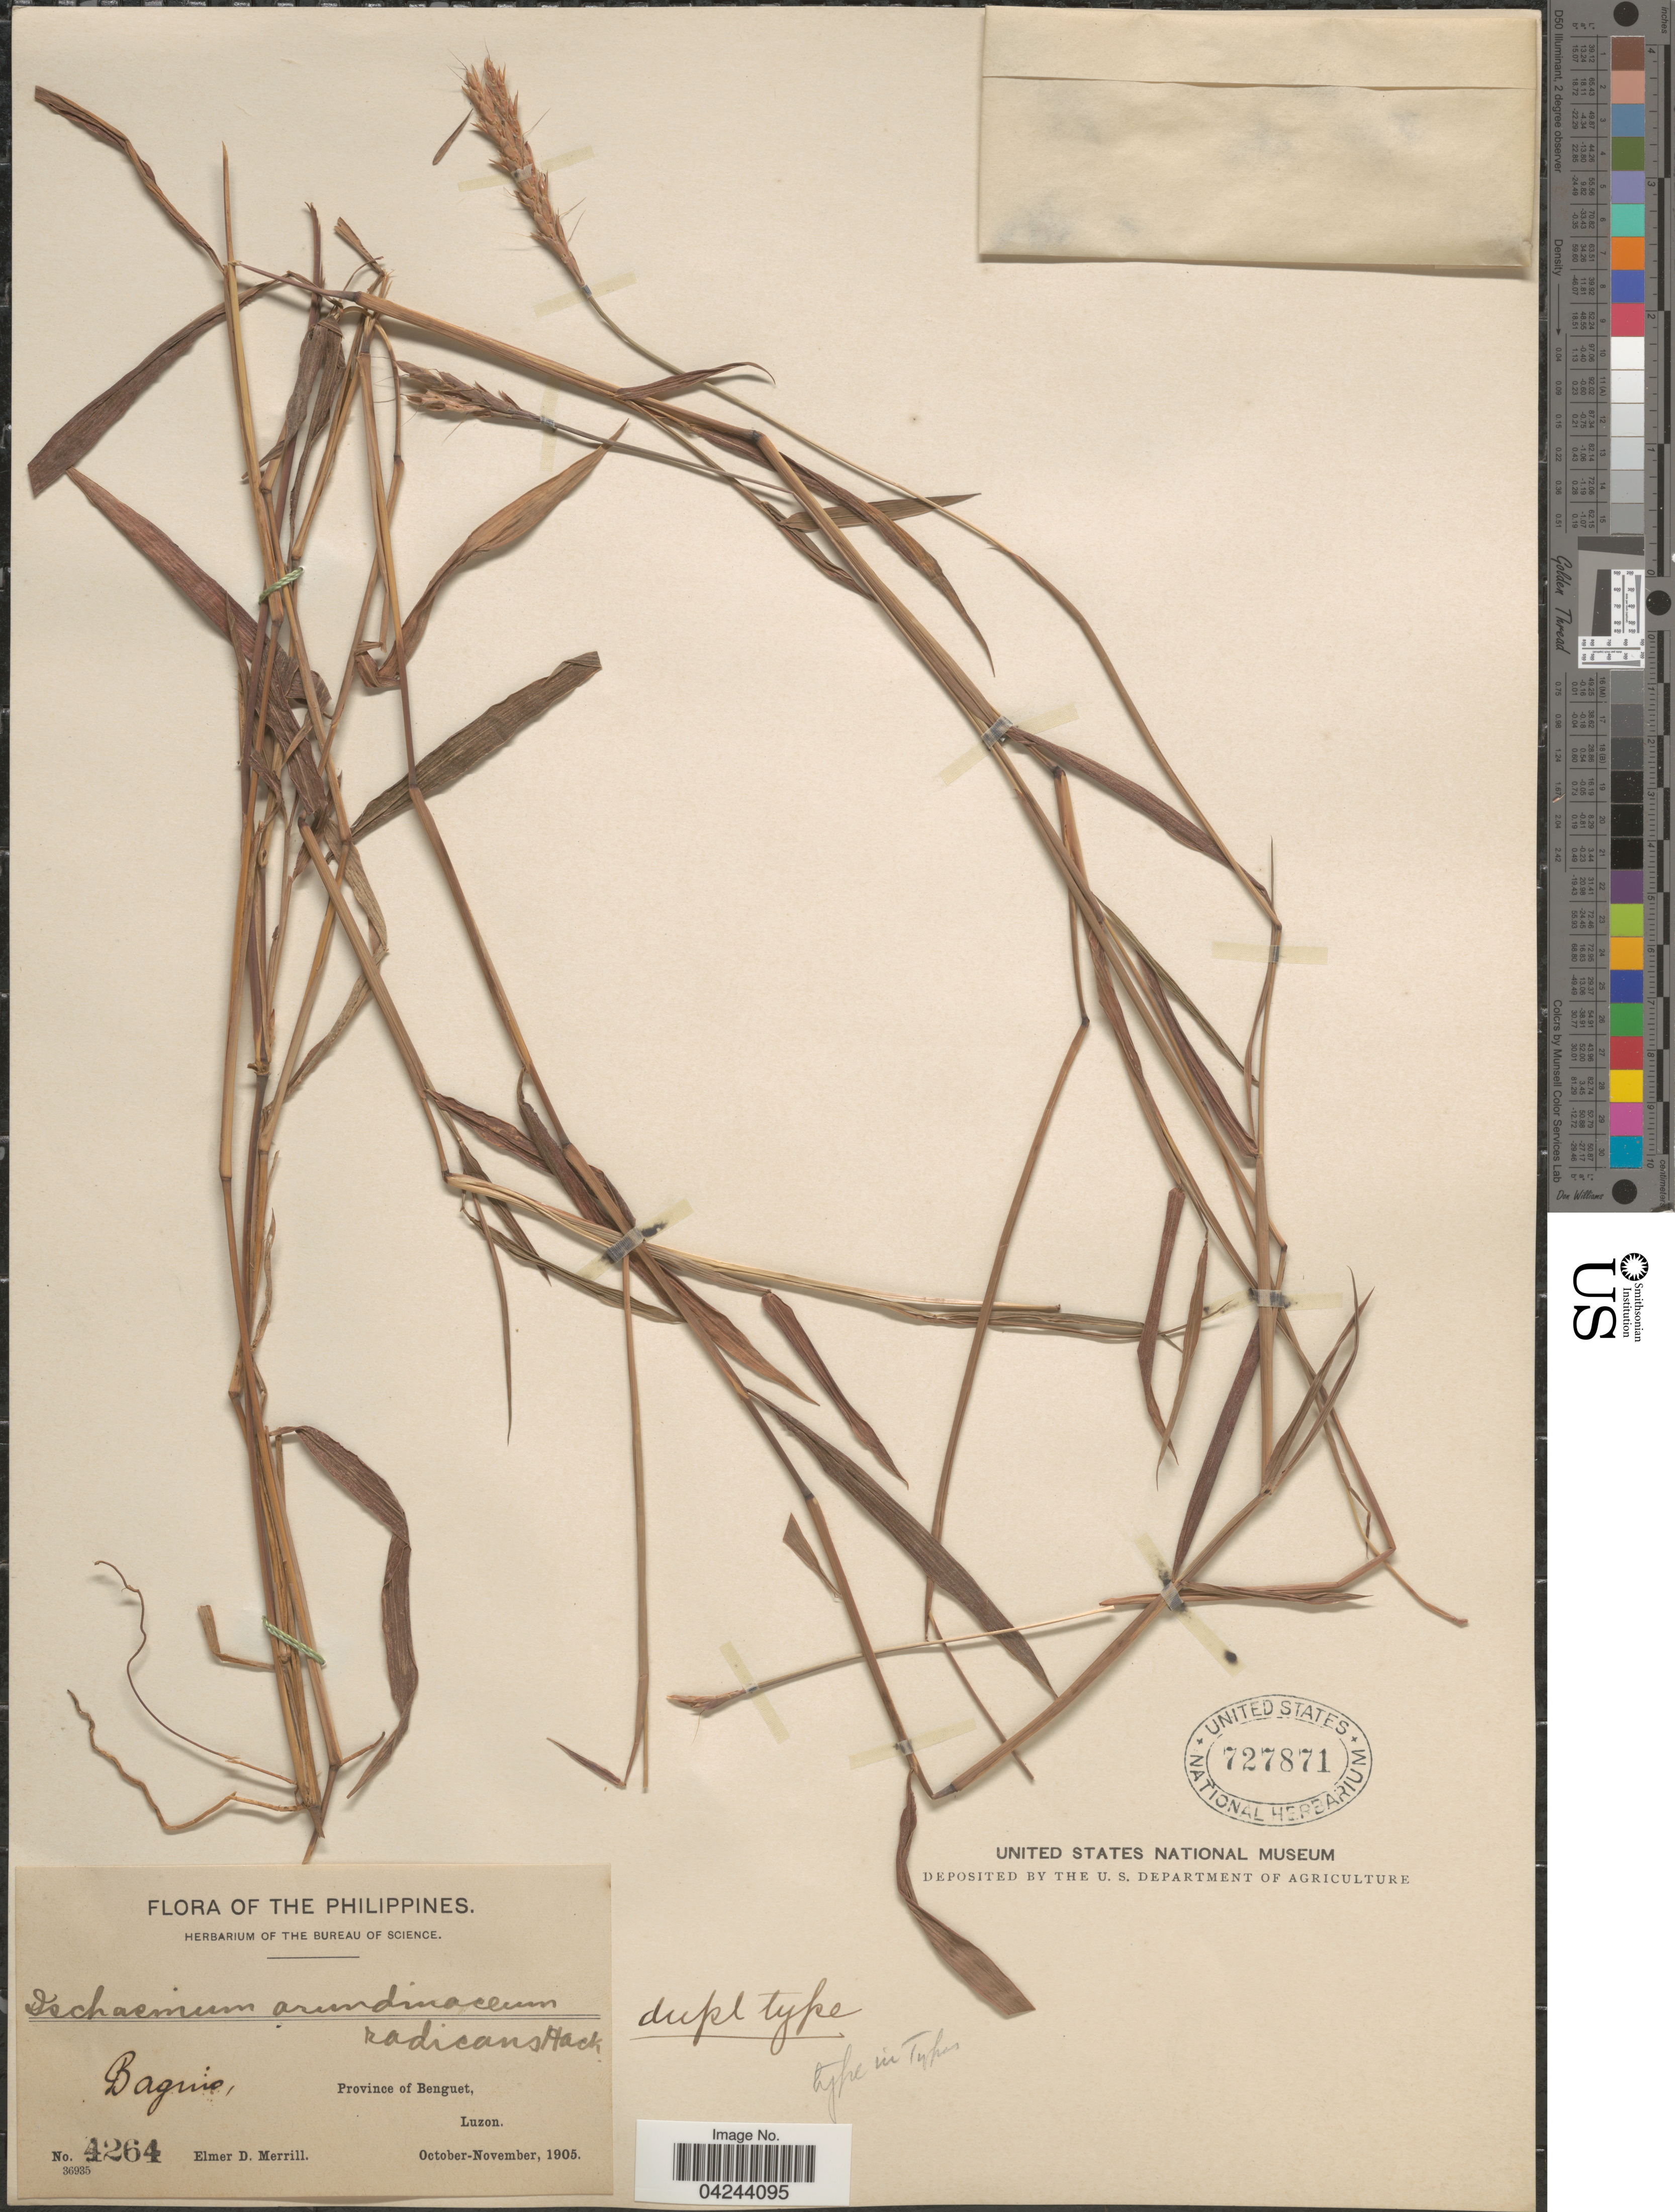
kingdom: Plantae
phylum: Tracheophyta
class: Liliopsida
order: Poales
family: Poaceae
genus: Ischaemum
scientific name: Ischaemum australe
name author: R. Br.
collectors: E. D. Merrill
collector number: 4264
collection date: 1905-10/1905-11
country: Philippines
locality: Baguio, Province of Benguet, Luzon.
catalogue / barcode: US 727871